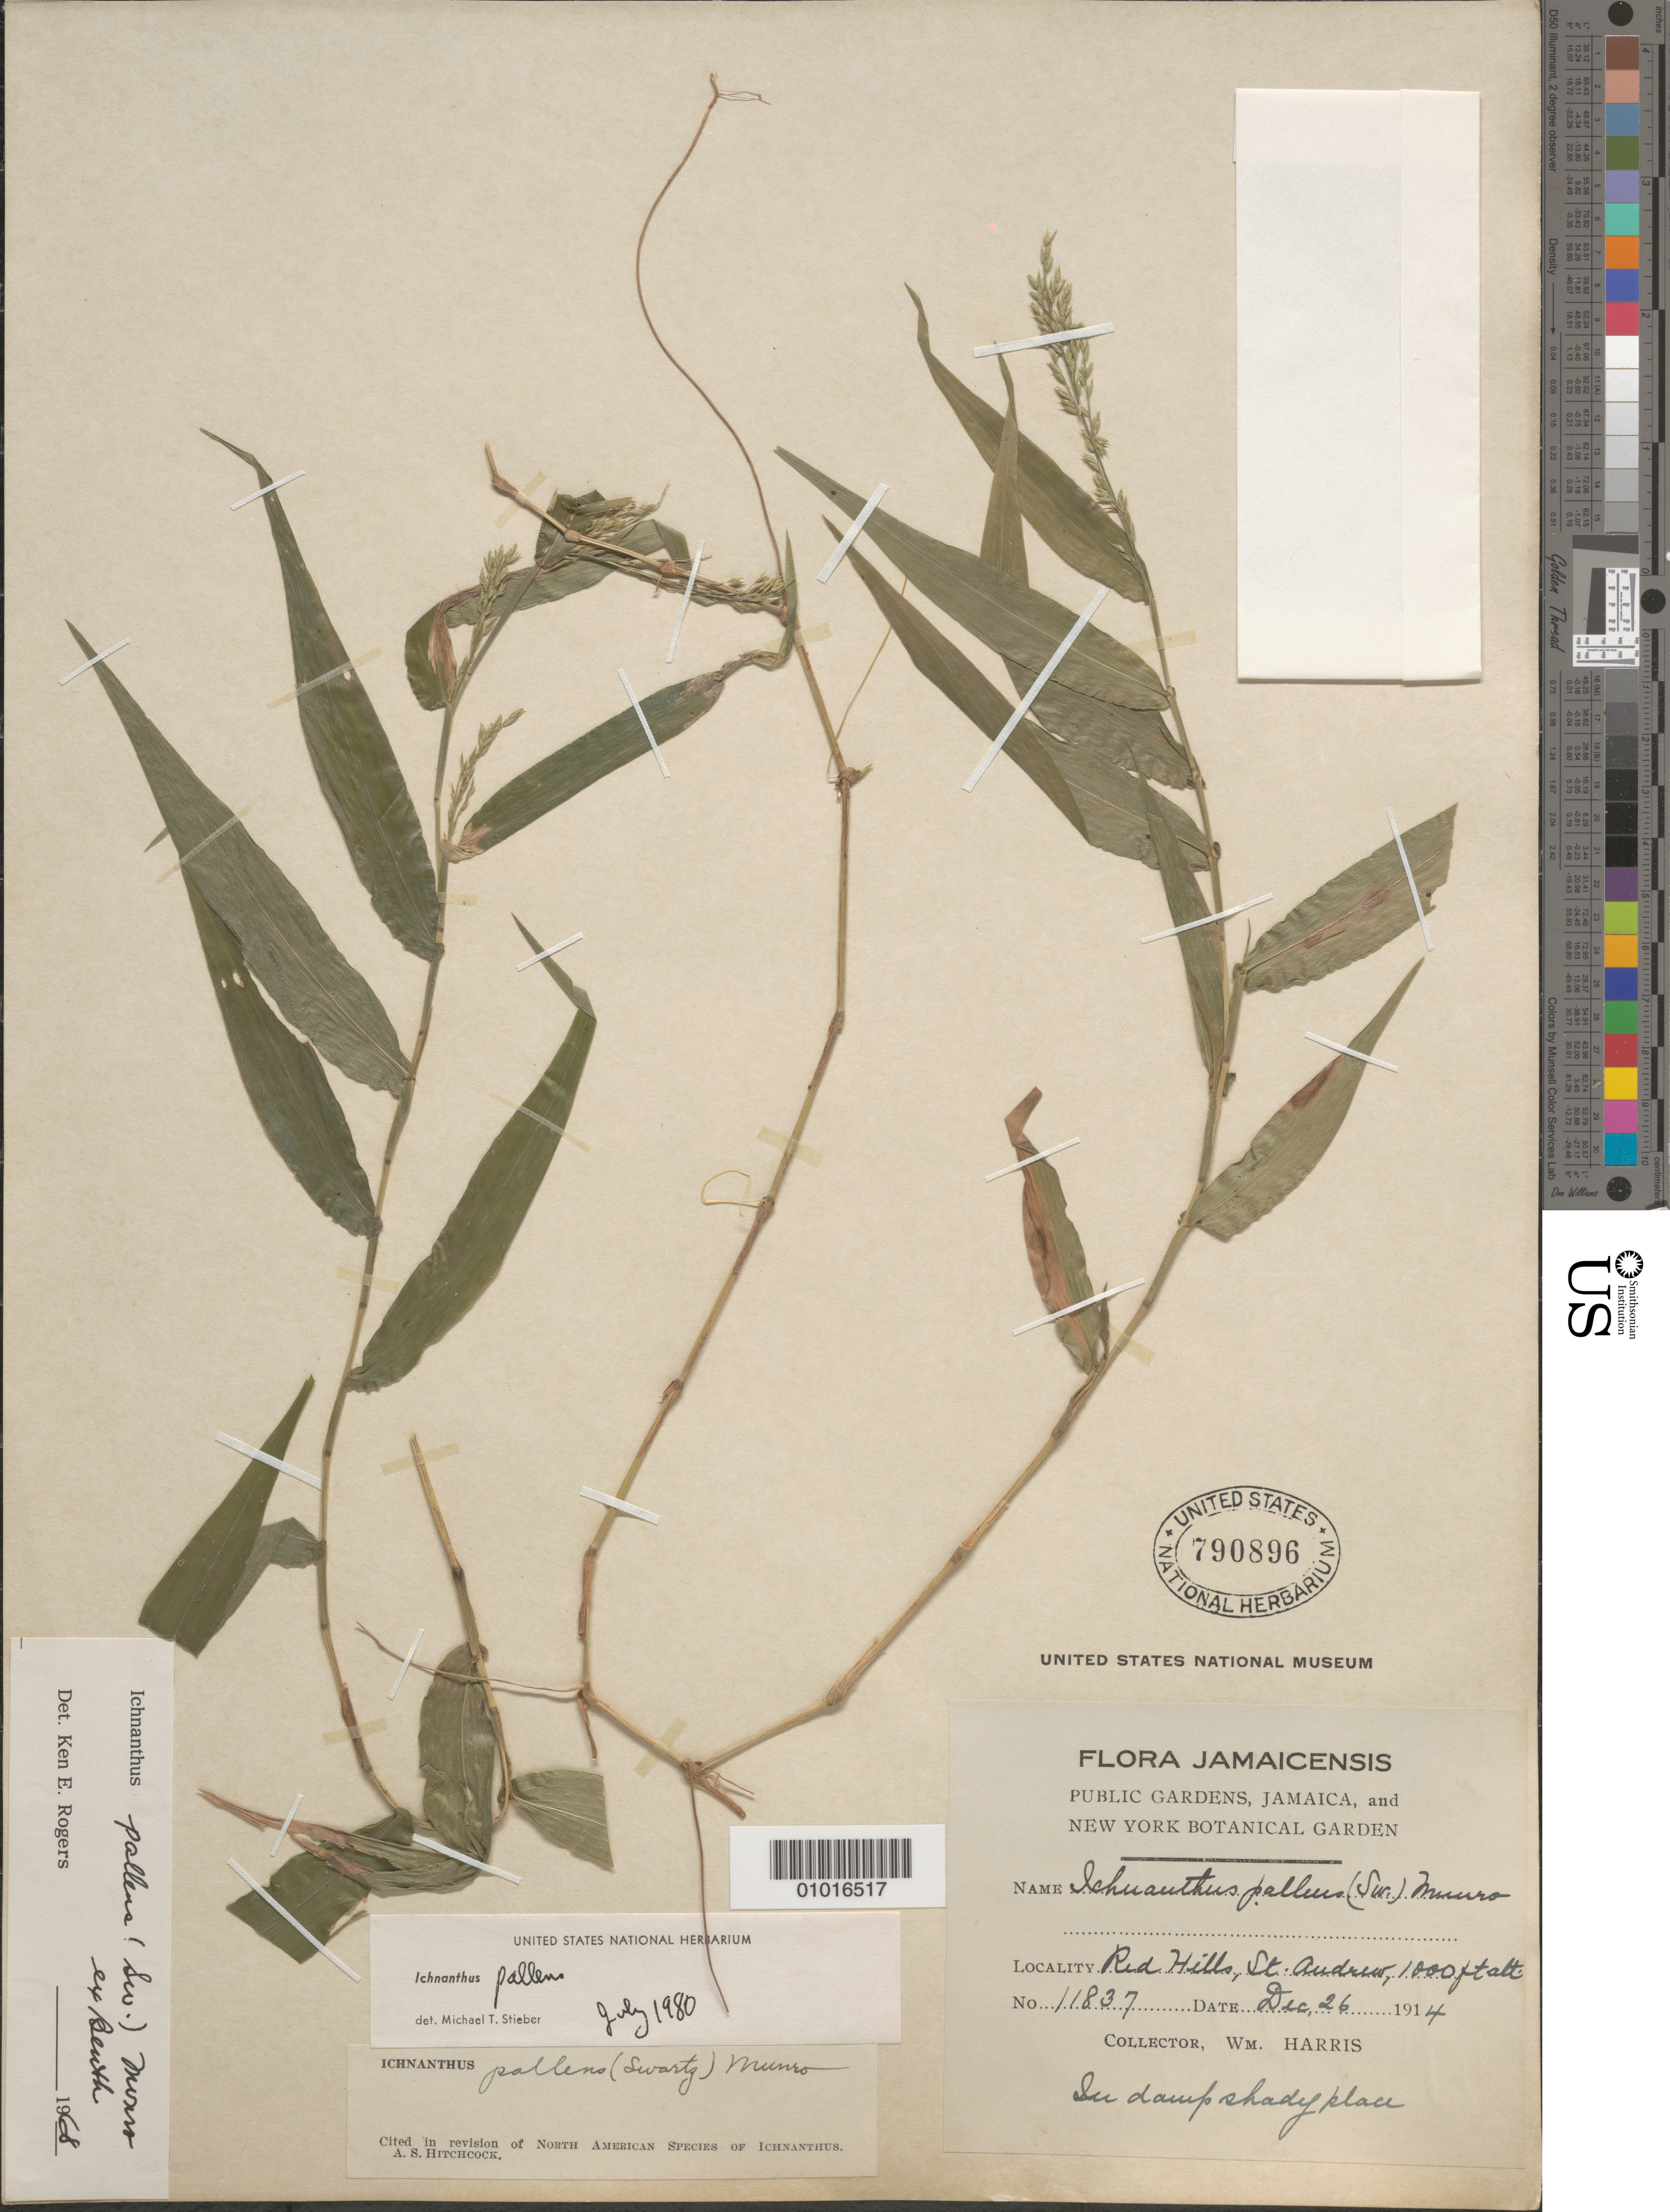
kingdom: Plantae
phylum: Tracheophyta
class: Liliopsida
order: Poales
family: Poaceae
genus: Ichnanthus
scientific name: Ichnanthus pallens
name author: (Sw.) Munro ex Benth.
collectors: W. H. Harris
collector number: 11837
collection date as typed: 26 Dec 1914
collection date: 1914-12-26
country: Jamaica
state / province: Saint Andrew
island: Jamaica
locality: Red Hills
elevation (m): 305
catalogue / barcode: US 790896